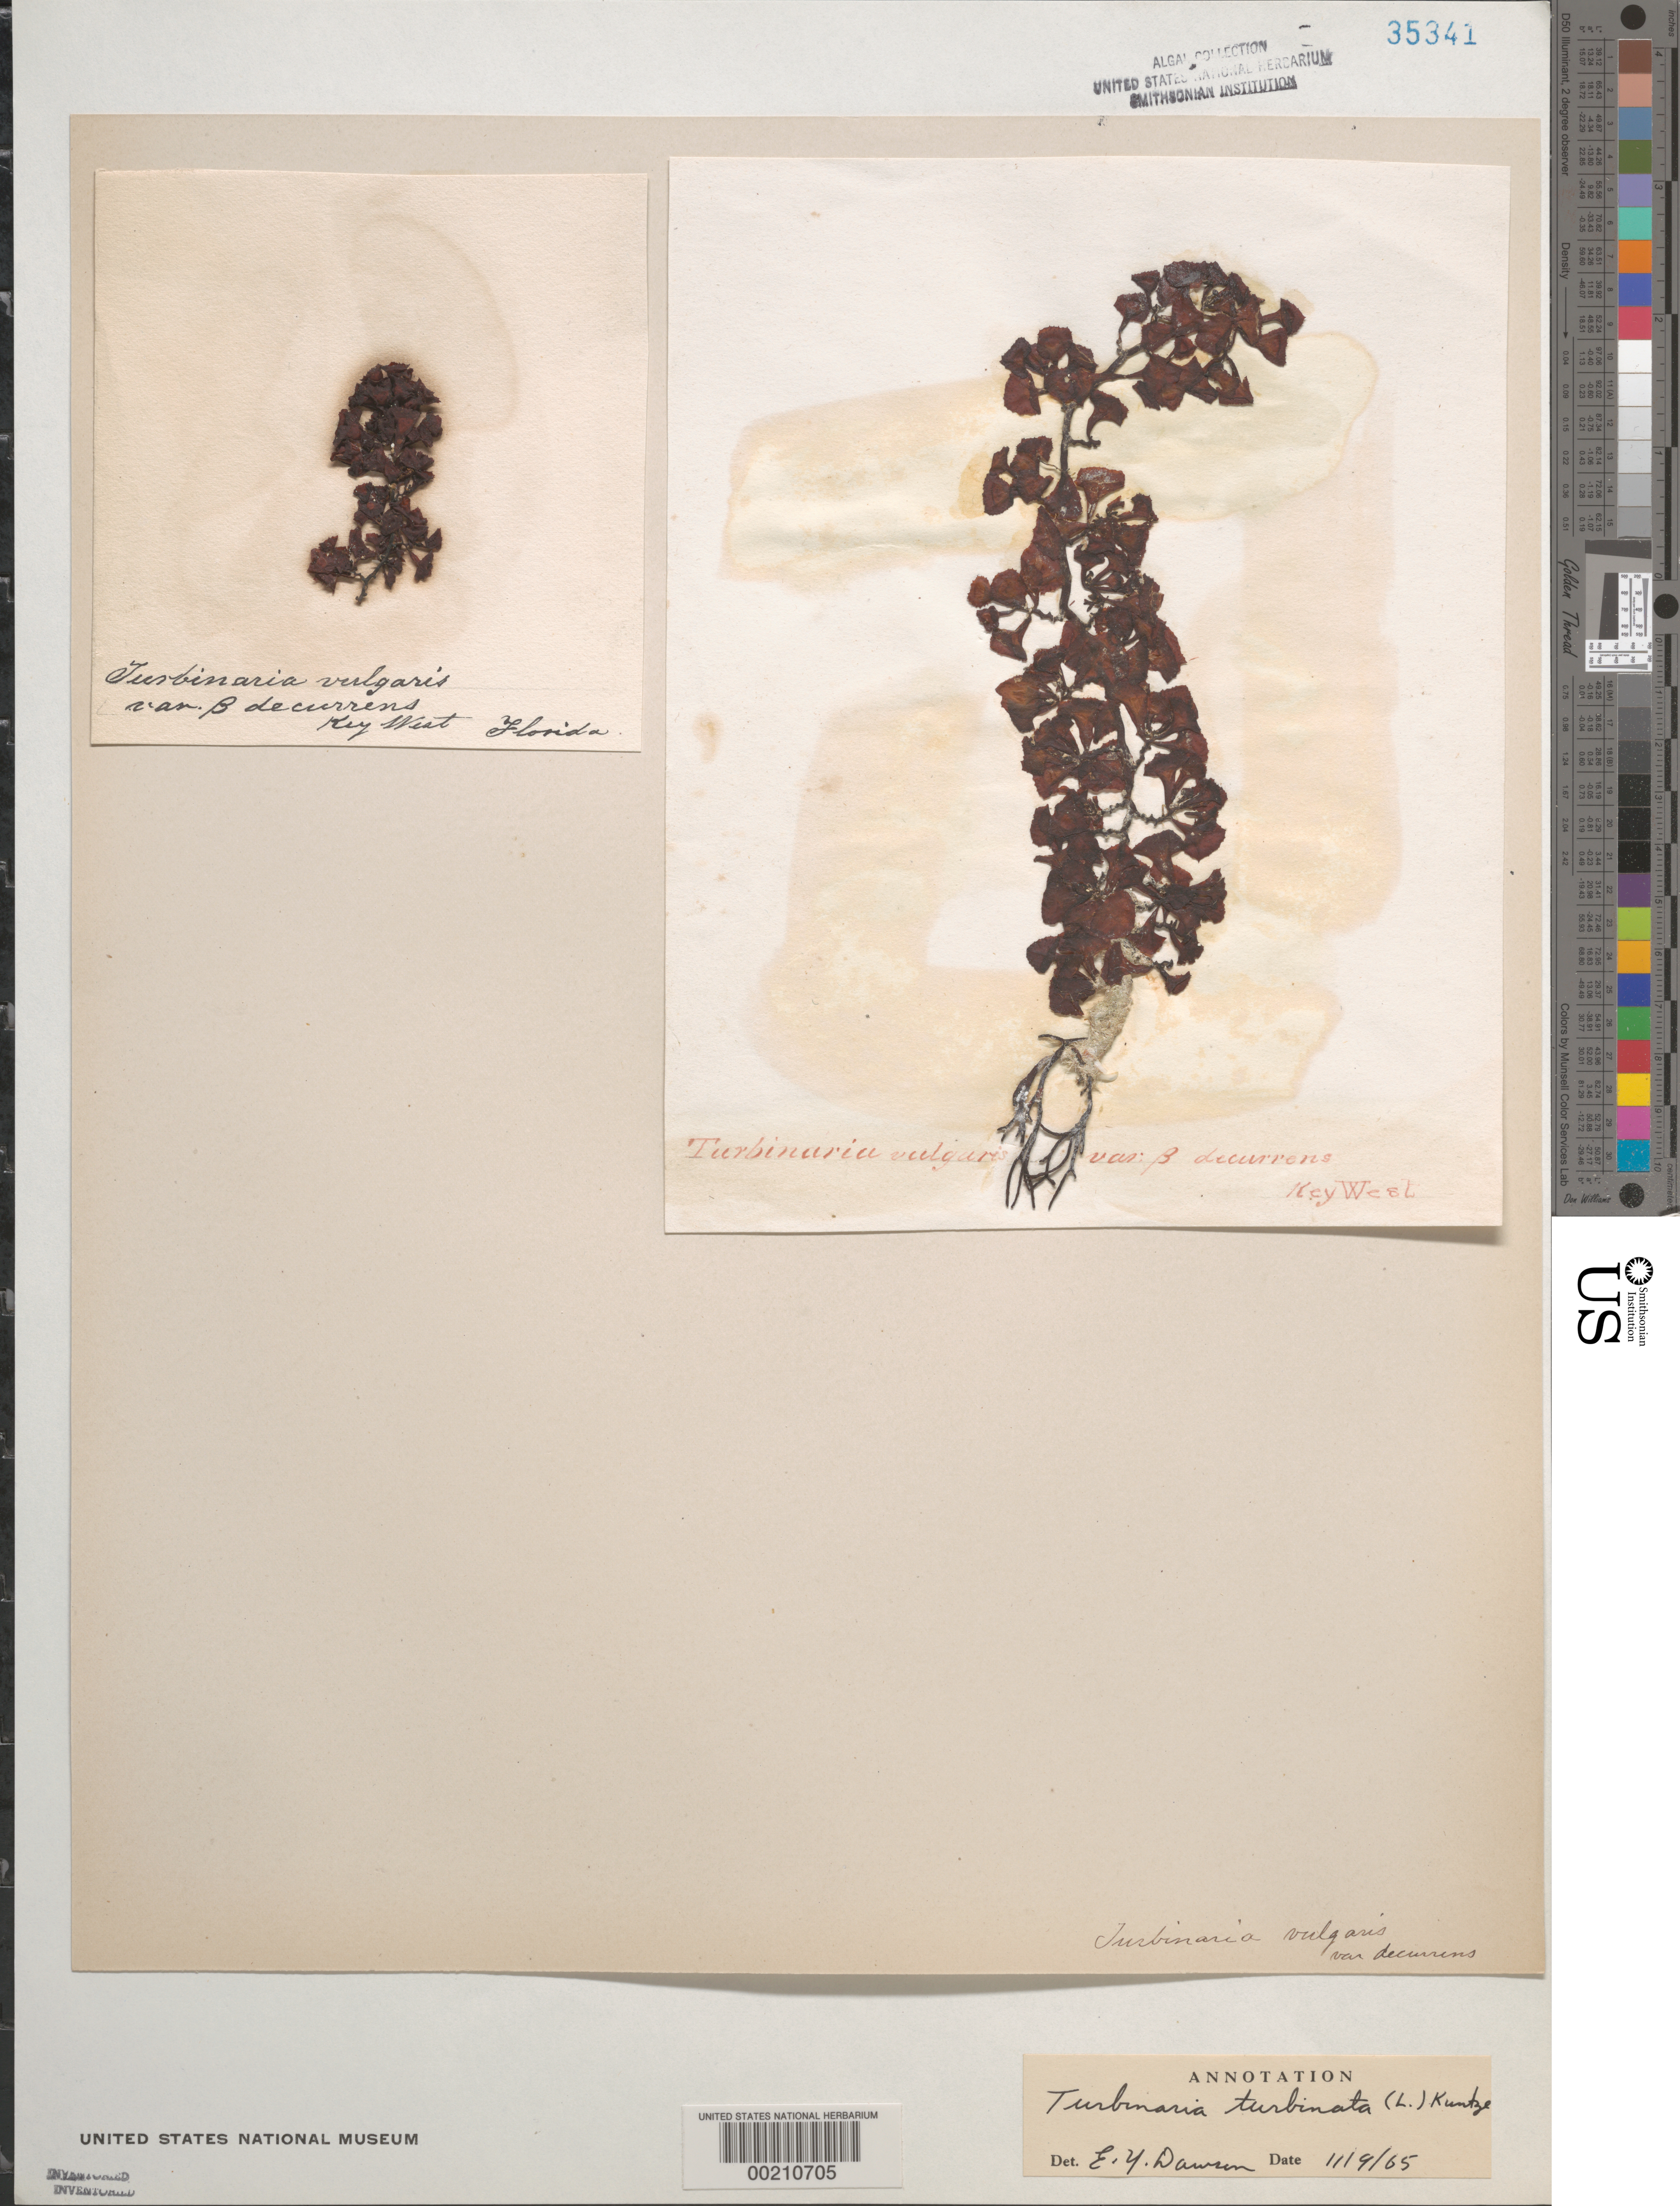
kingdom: Chromista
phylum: Ochrophyta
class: Phaeophyceae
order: Fucales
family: Sargassaceae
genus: Turbinaria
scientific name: Turbinaria turbinata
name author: (L.) Kuntze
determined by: Dawson, E. Y.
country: United States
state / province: Florida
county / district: Monroe County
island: Key West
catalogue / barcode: US 35341